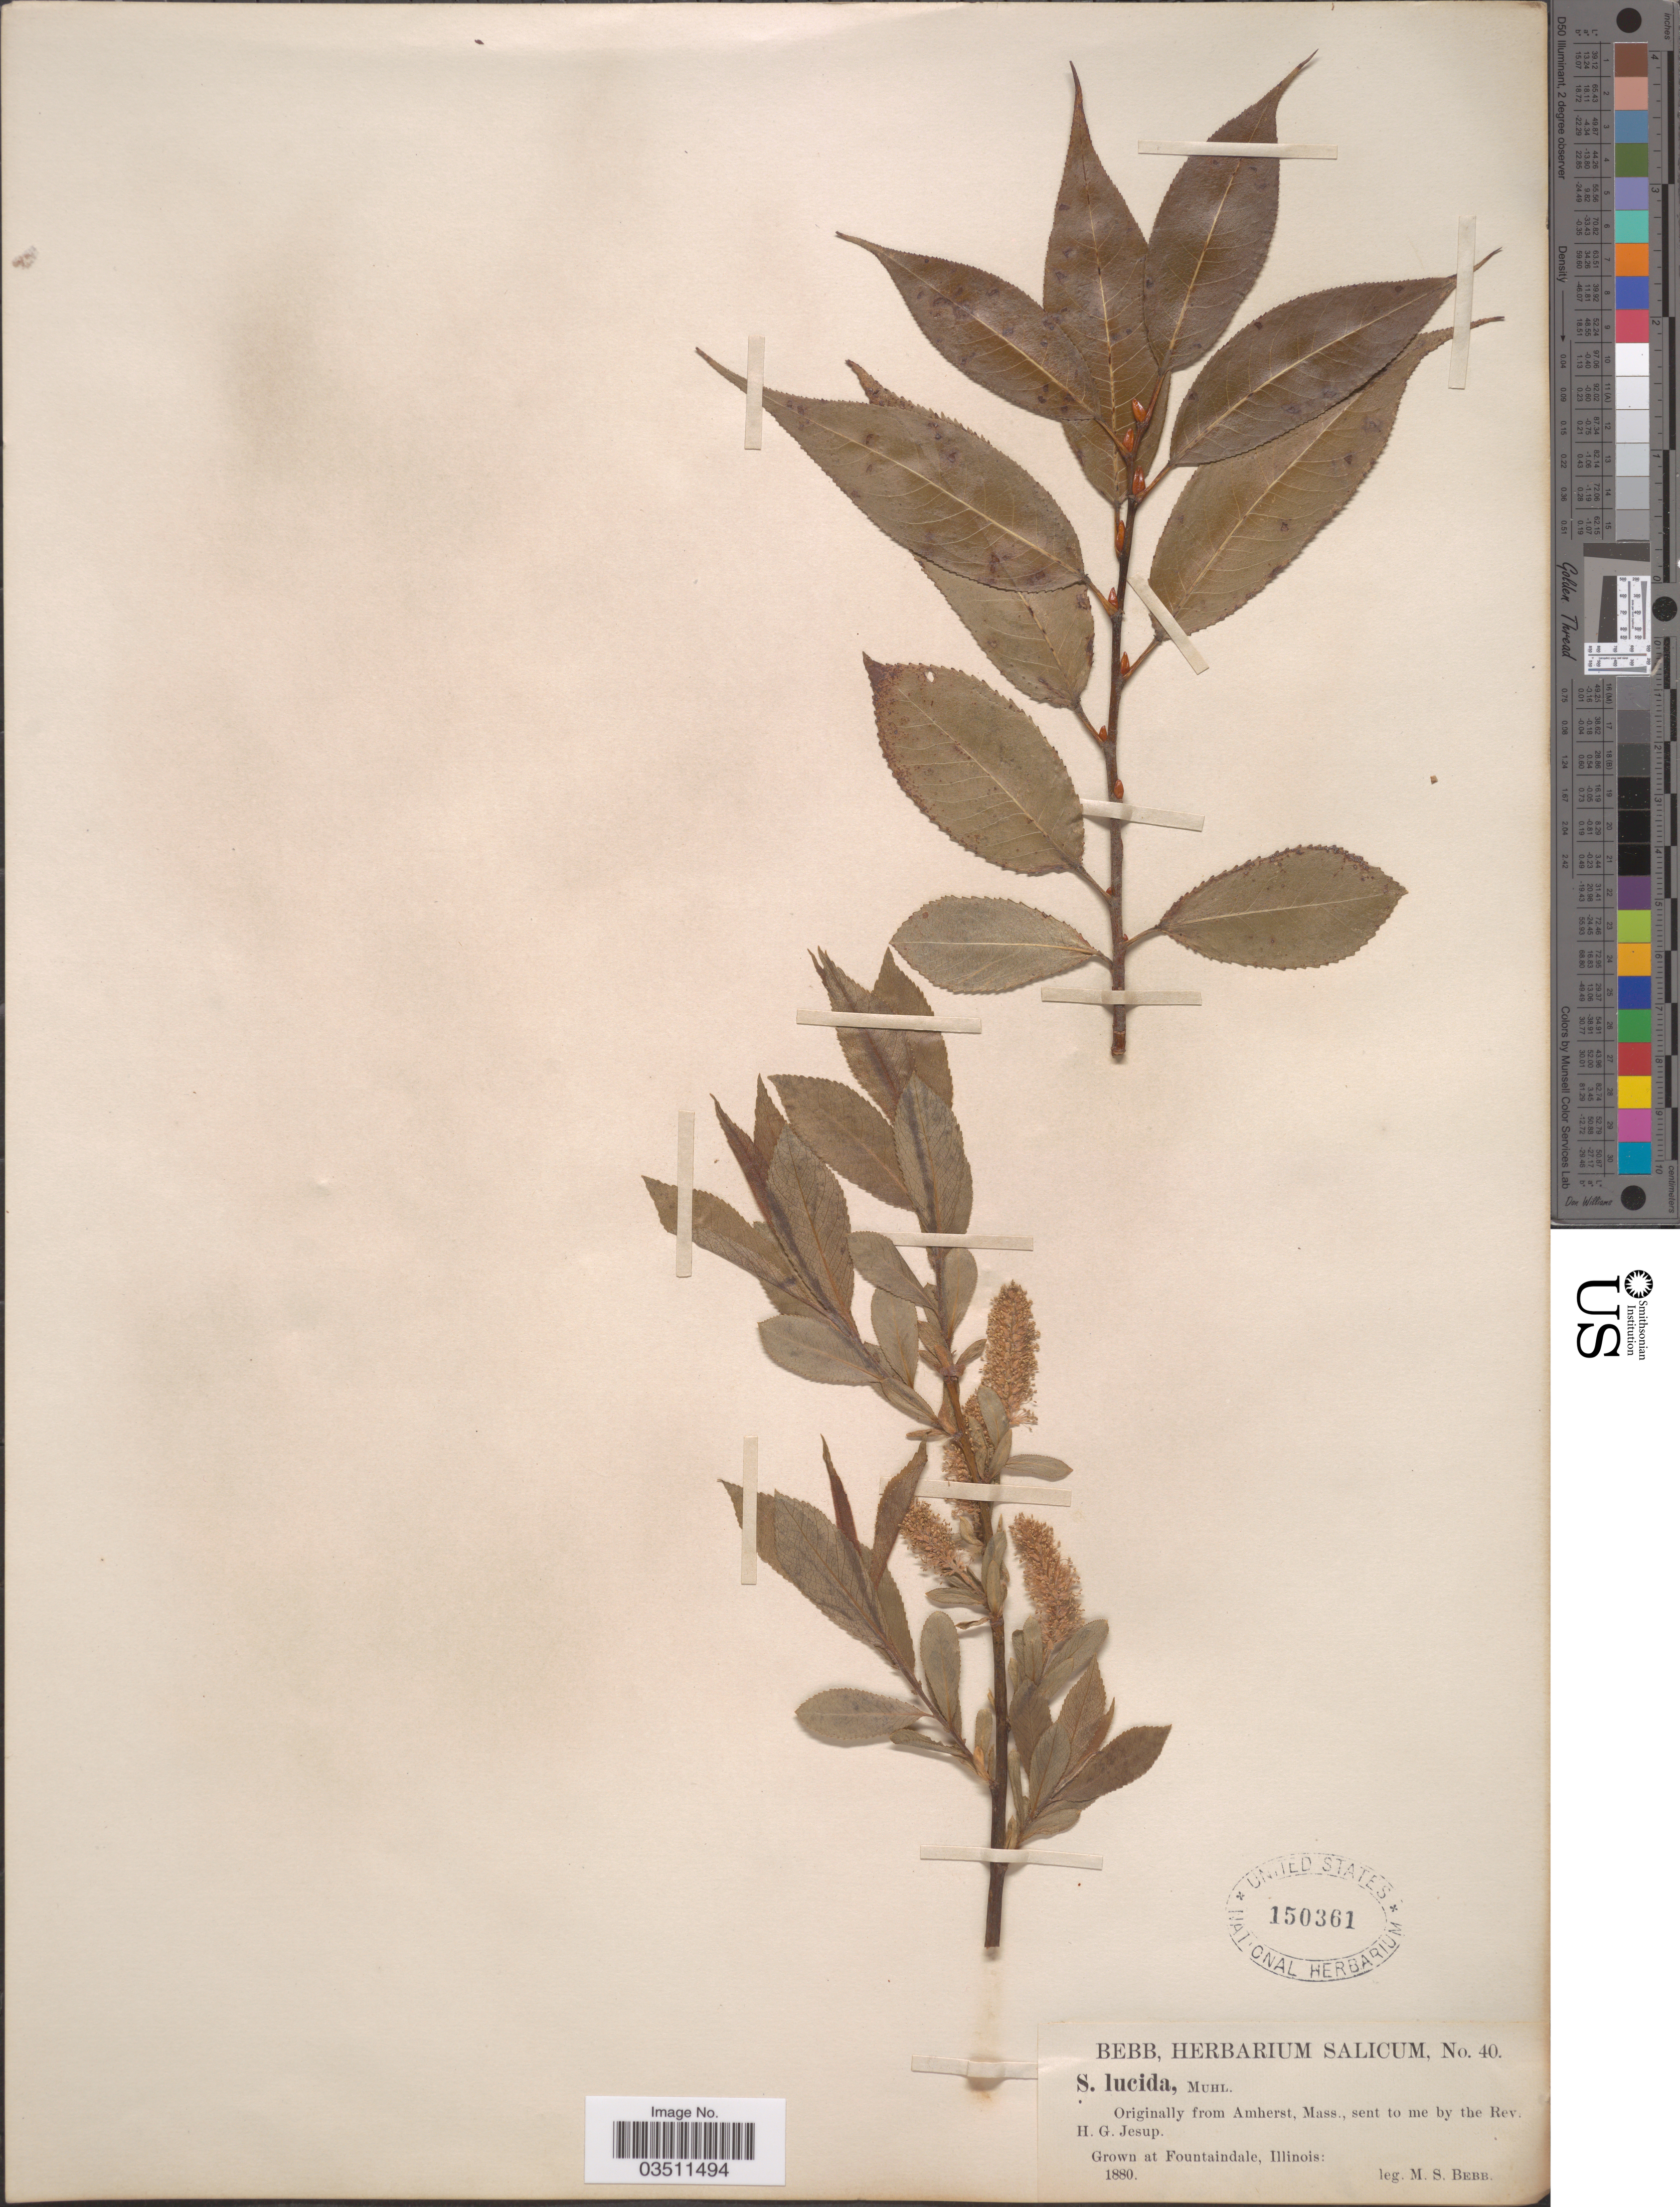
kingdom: Plantae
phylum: Tracheophyta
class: Magnoliopsida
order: Malpighiales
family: Salicaceae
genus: Salix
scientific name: Salix lucida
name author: Muhl.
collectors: M. Bebb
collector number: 40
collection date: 1880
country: United States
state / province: Illinois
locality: Grown at Fountaindale.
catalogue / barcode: US 150361